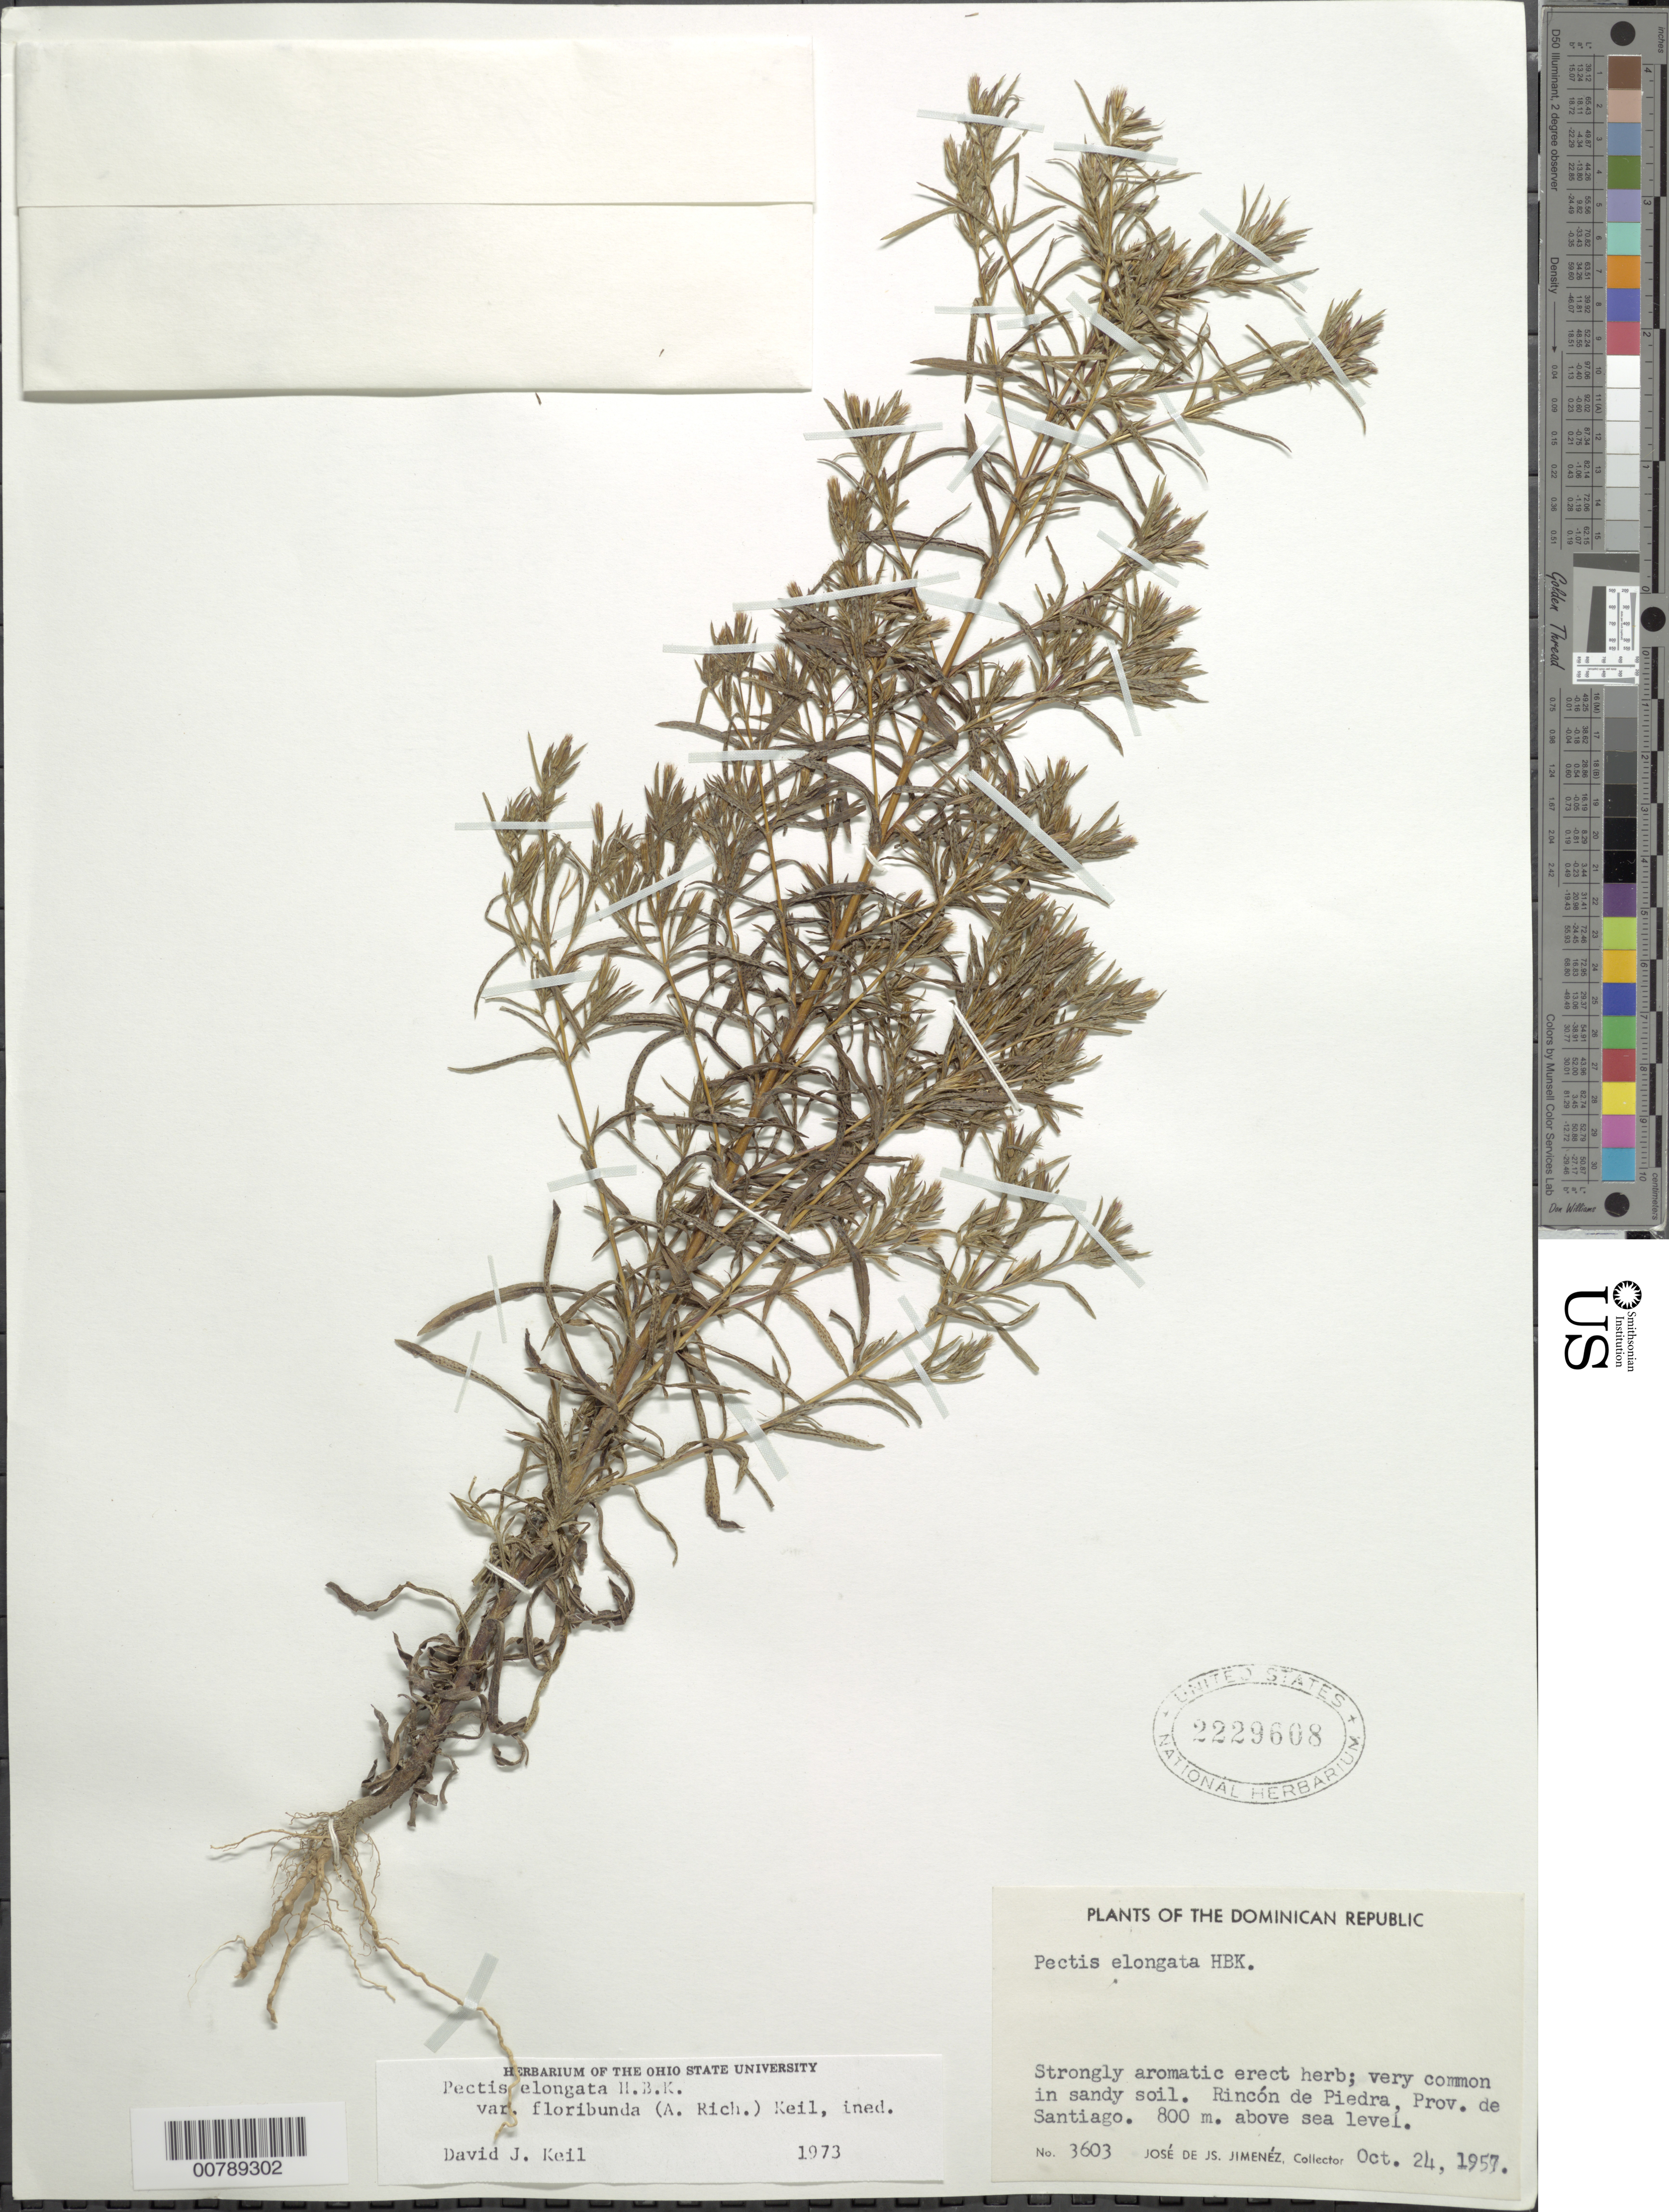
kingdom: Plantae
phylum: Tracheophyta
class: Magnoliopsida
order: Asterales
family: Asteraceae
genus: Pectis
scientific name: Pectis elongata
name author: Kunth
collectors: J. J. Jiménez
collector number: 3603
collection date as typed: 24 Oct 1957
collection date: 1957-10-24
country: Dominican Republic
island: Hispaniola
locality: Rincón de Piedra, Provincia de Santiago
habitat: Common in sandy soil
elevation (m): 800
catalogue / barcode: US 2229608-2